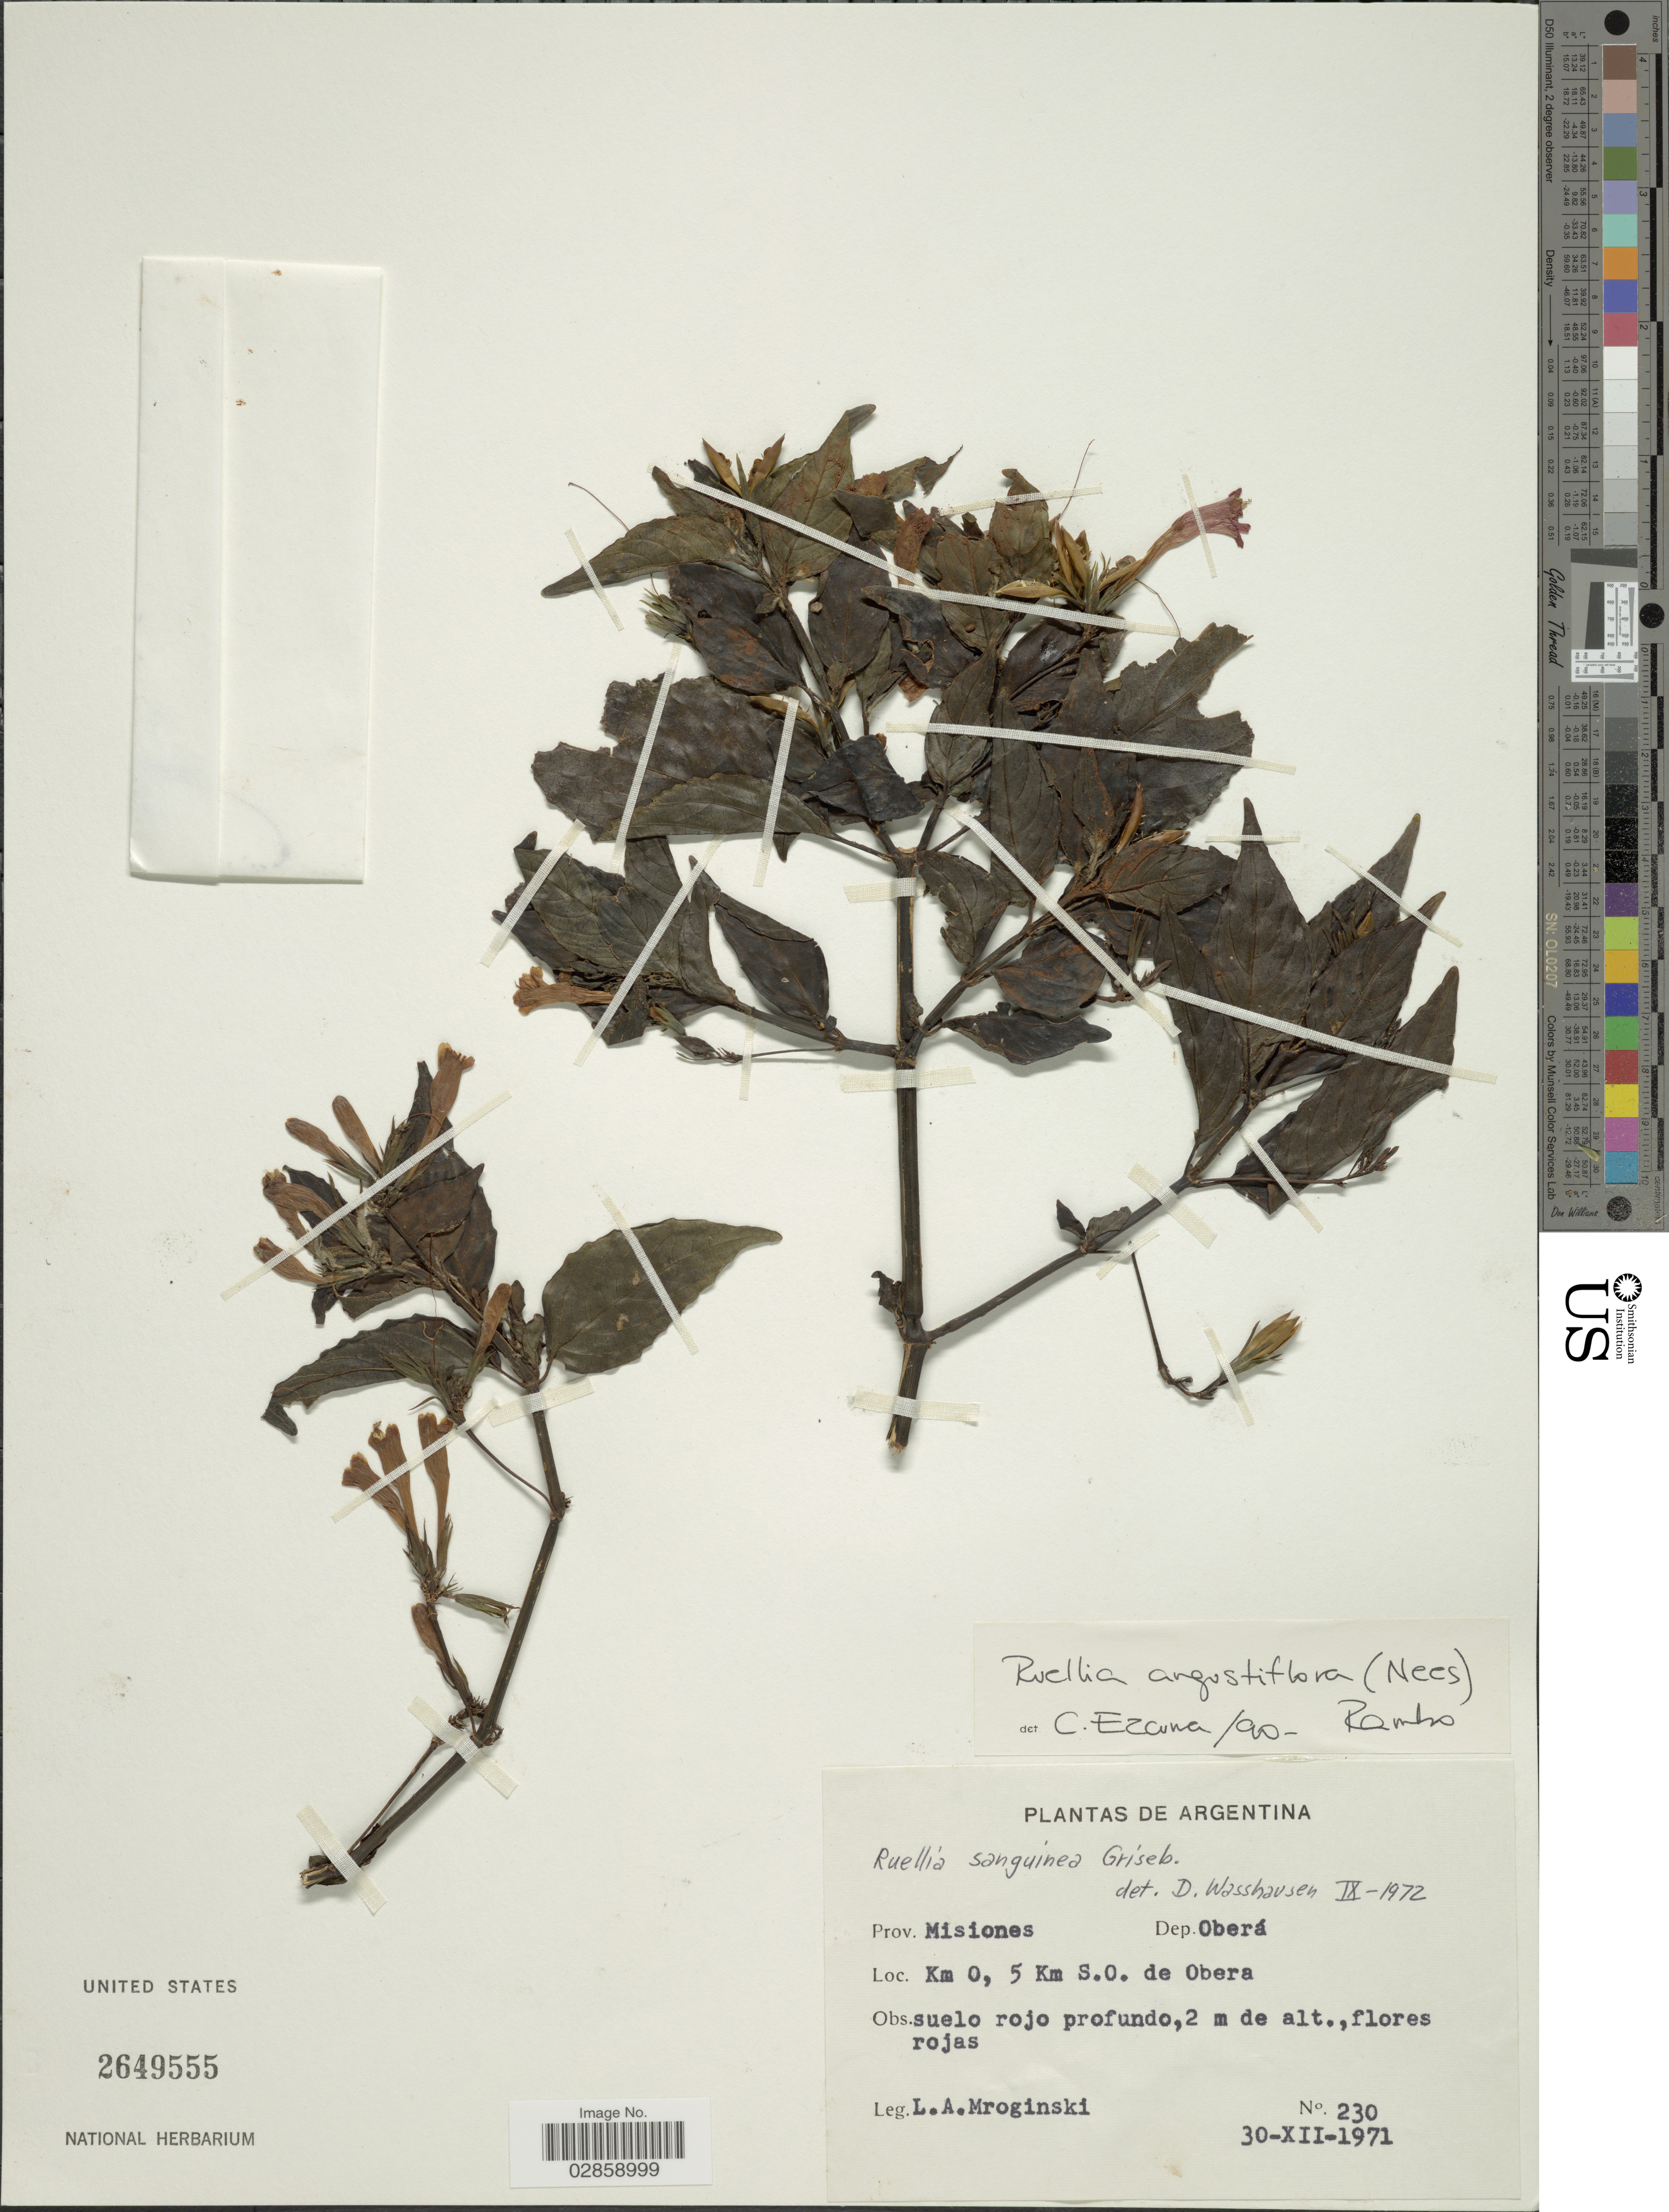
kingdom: Plantae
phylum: Tracheophyta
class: Magnoliopsida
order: Lamiales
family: Acanthaceae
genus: Ruellia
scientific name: Ruellia angustiflora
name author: (Nees) Lindau ex Rambo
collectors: L. Mroginski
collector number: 230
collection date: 1971-12-30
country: Argentina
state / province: Misiones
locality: Dep.Oberá. Km 0.5 Km S.O. de Obera.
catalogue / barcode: US 2649555